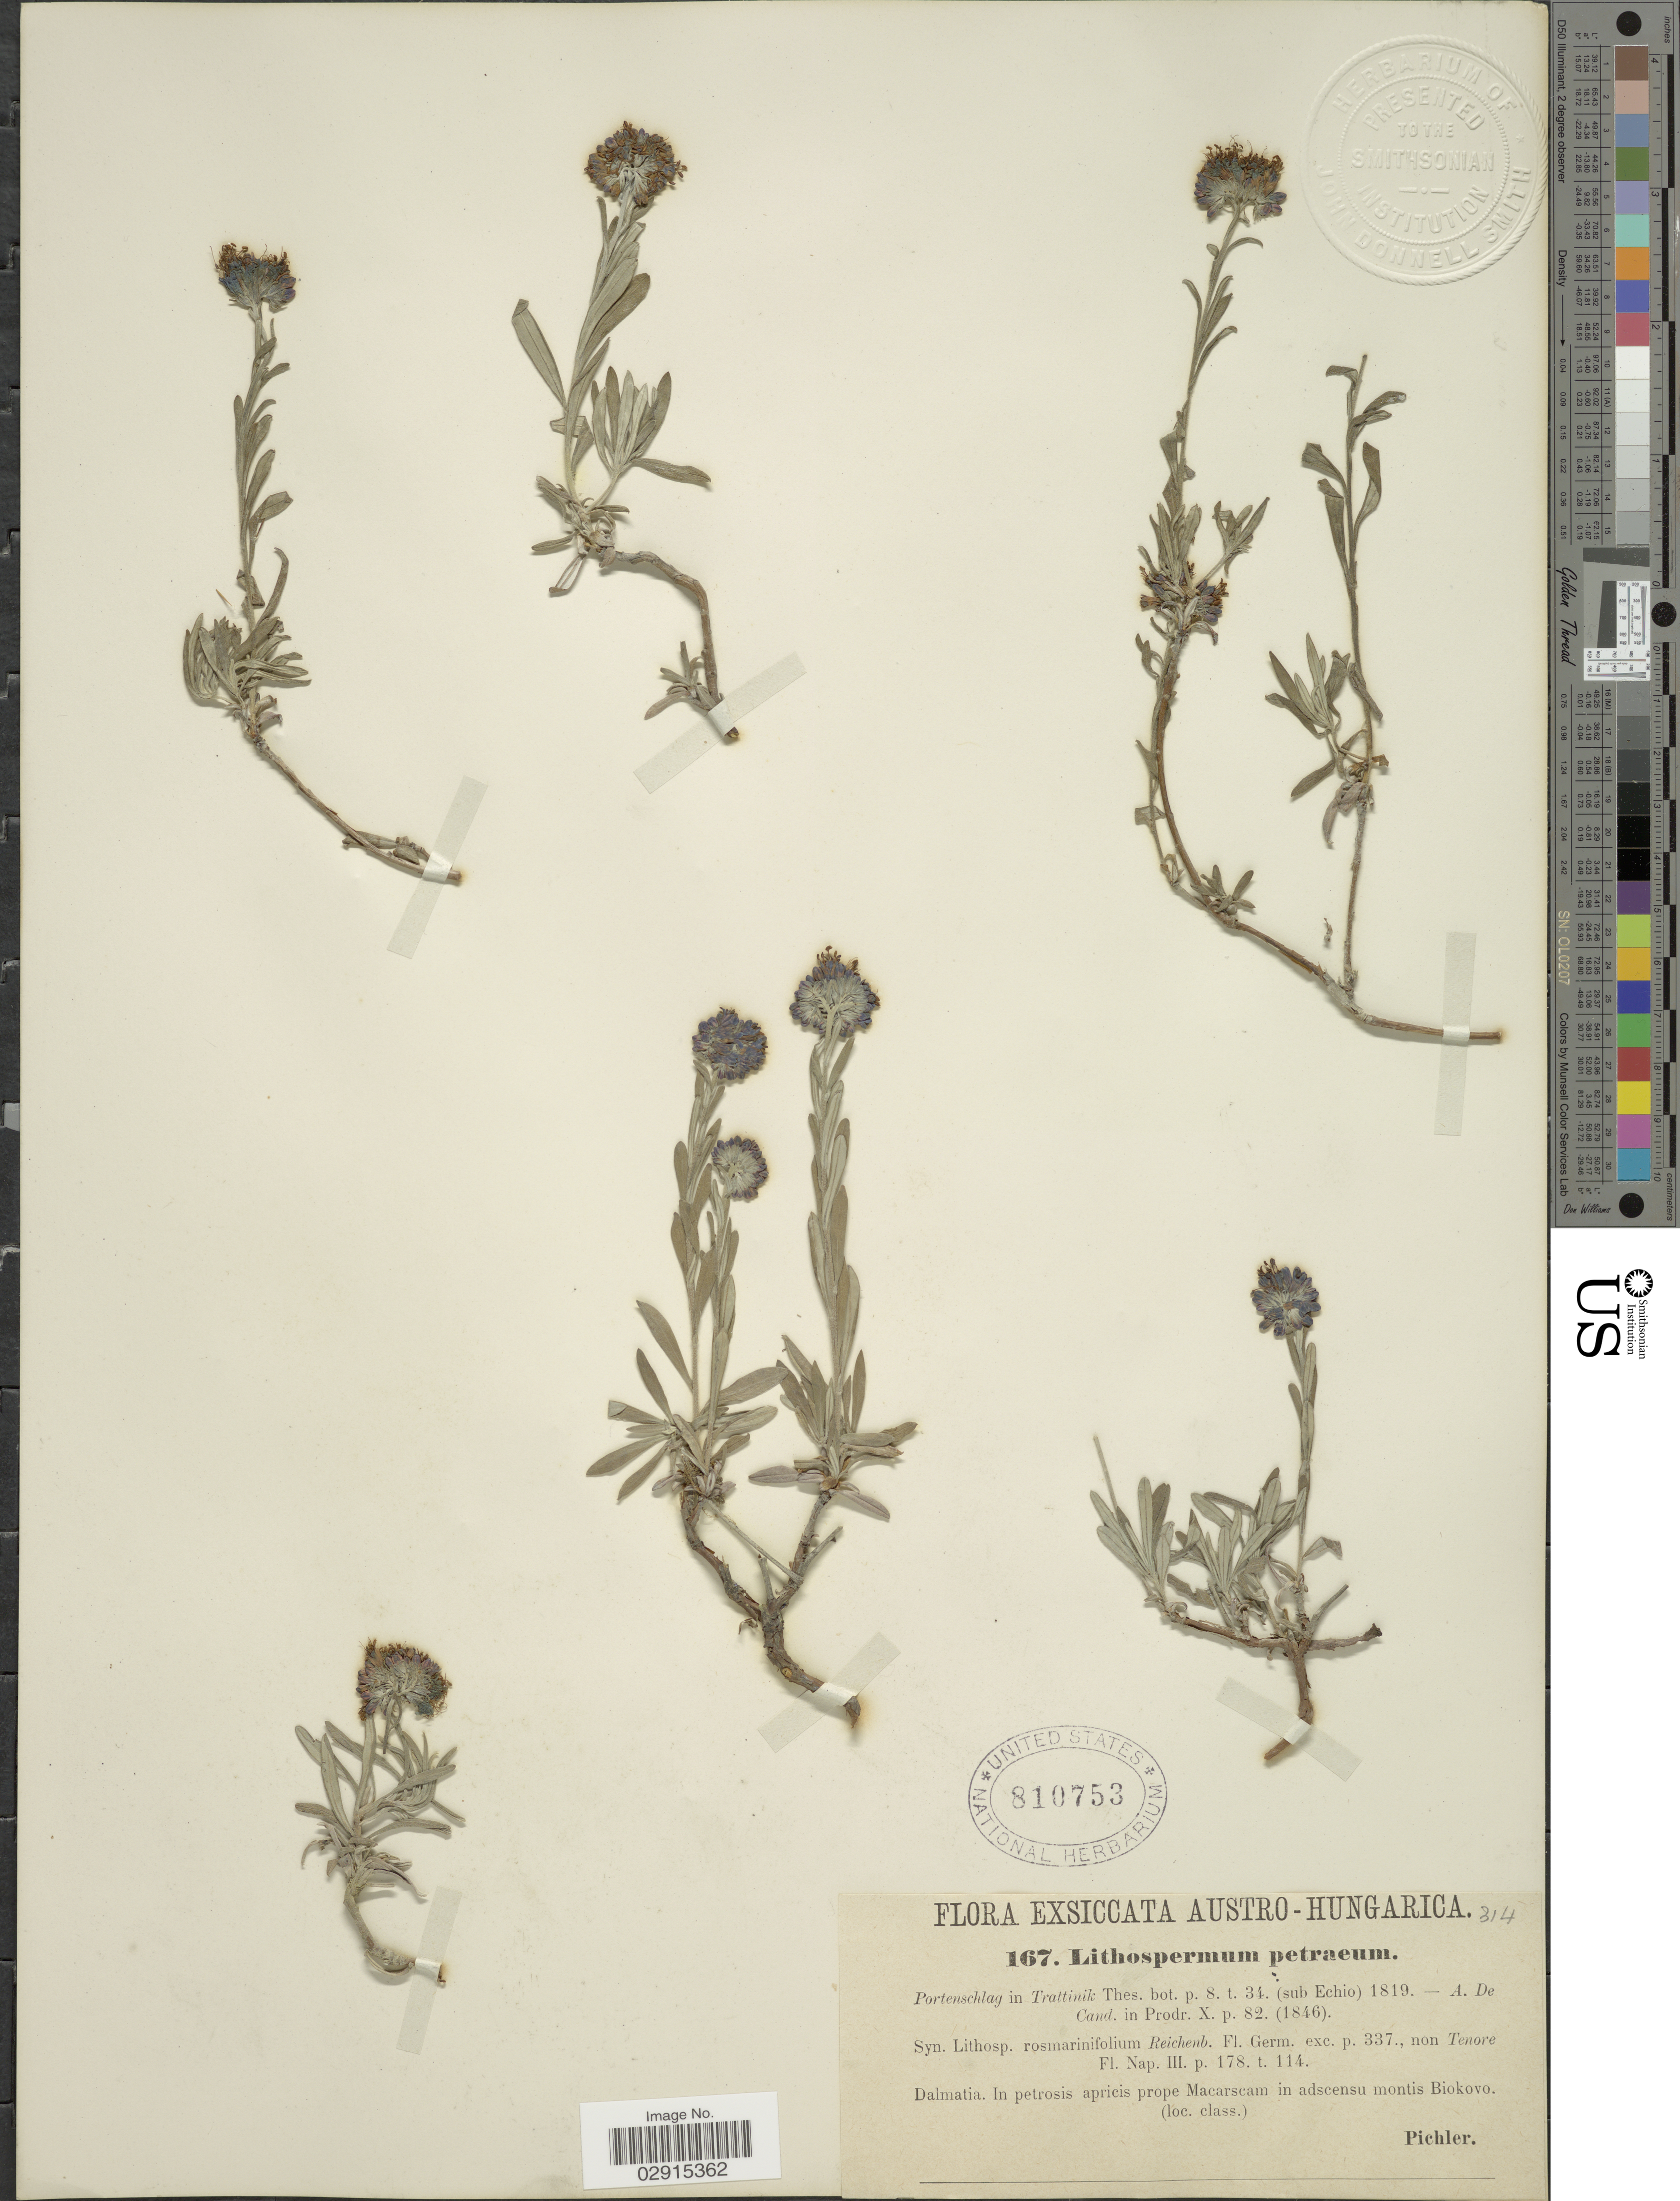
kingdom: Plantae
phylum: Tracheophyta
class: Magnoliopsida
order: Boraginales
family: Boraginaceae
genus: Lithospermum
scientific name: Lithospermum petraeum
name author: (Tratt.) A. DC.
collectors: Pichler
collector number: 167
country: Croatia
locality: Dalmatia. In petrosis apricis prope Macarscam in adscensu montis Biokovo.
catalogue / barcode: US 810753